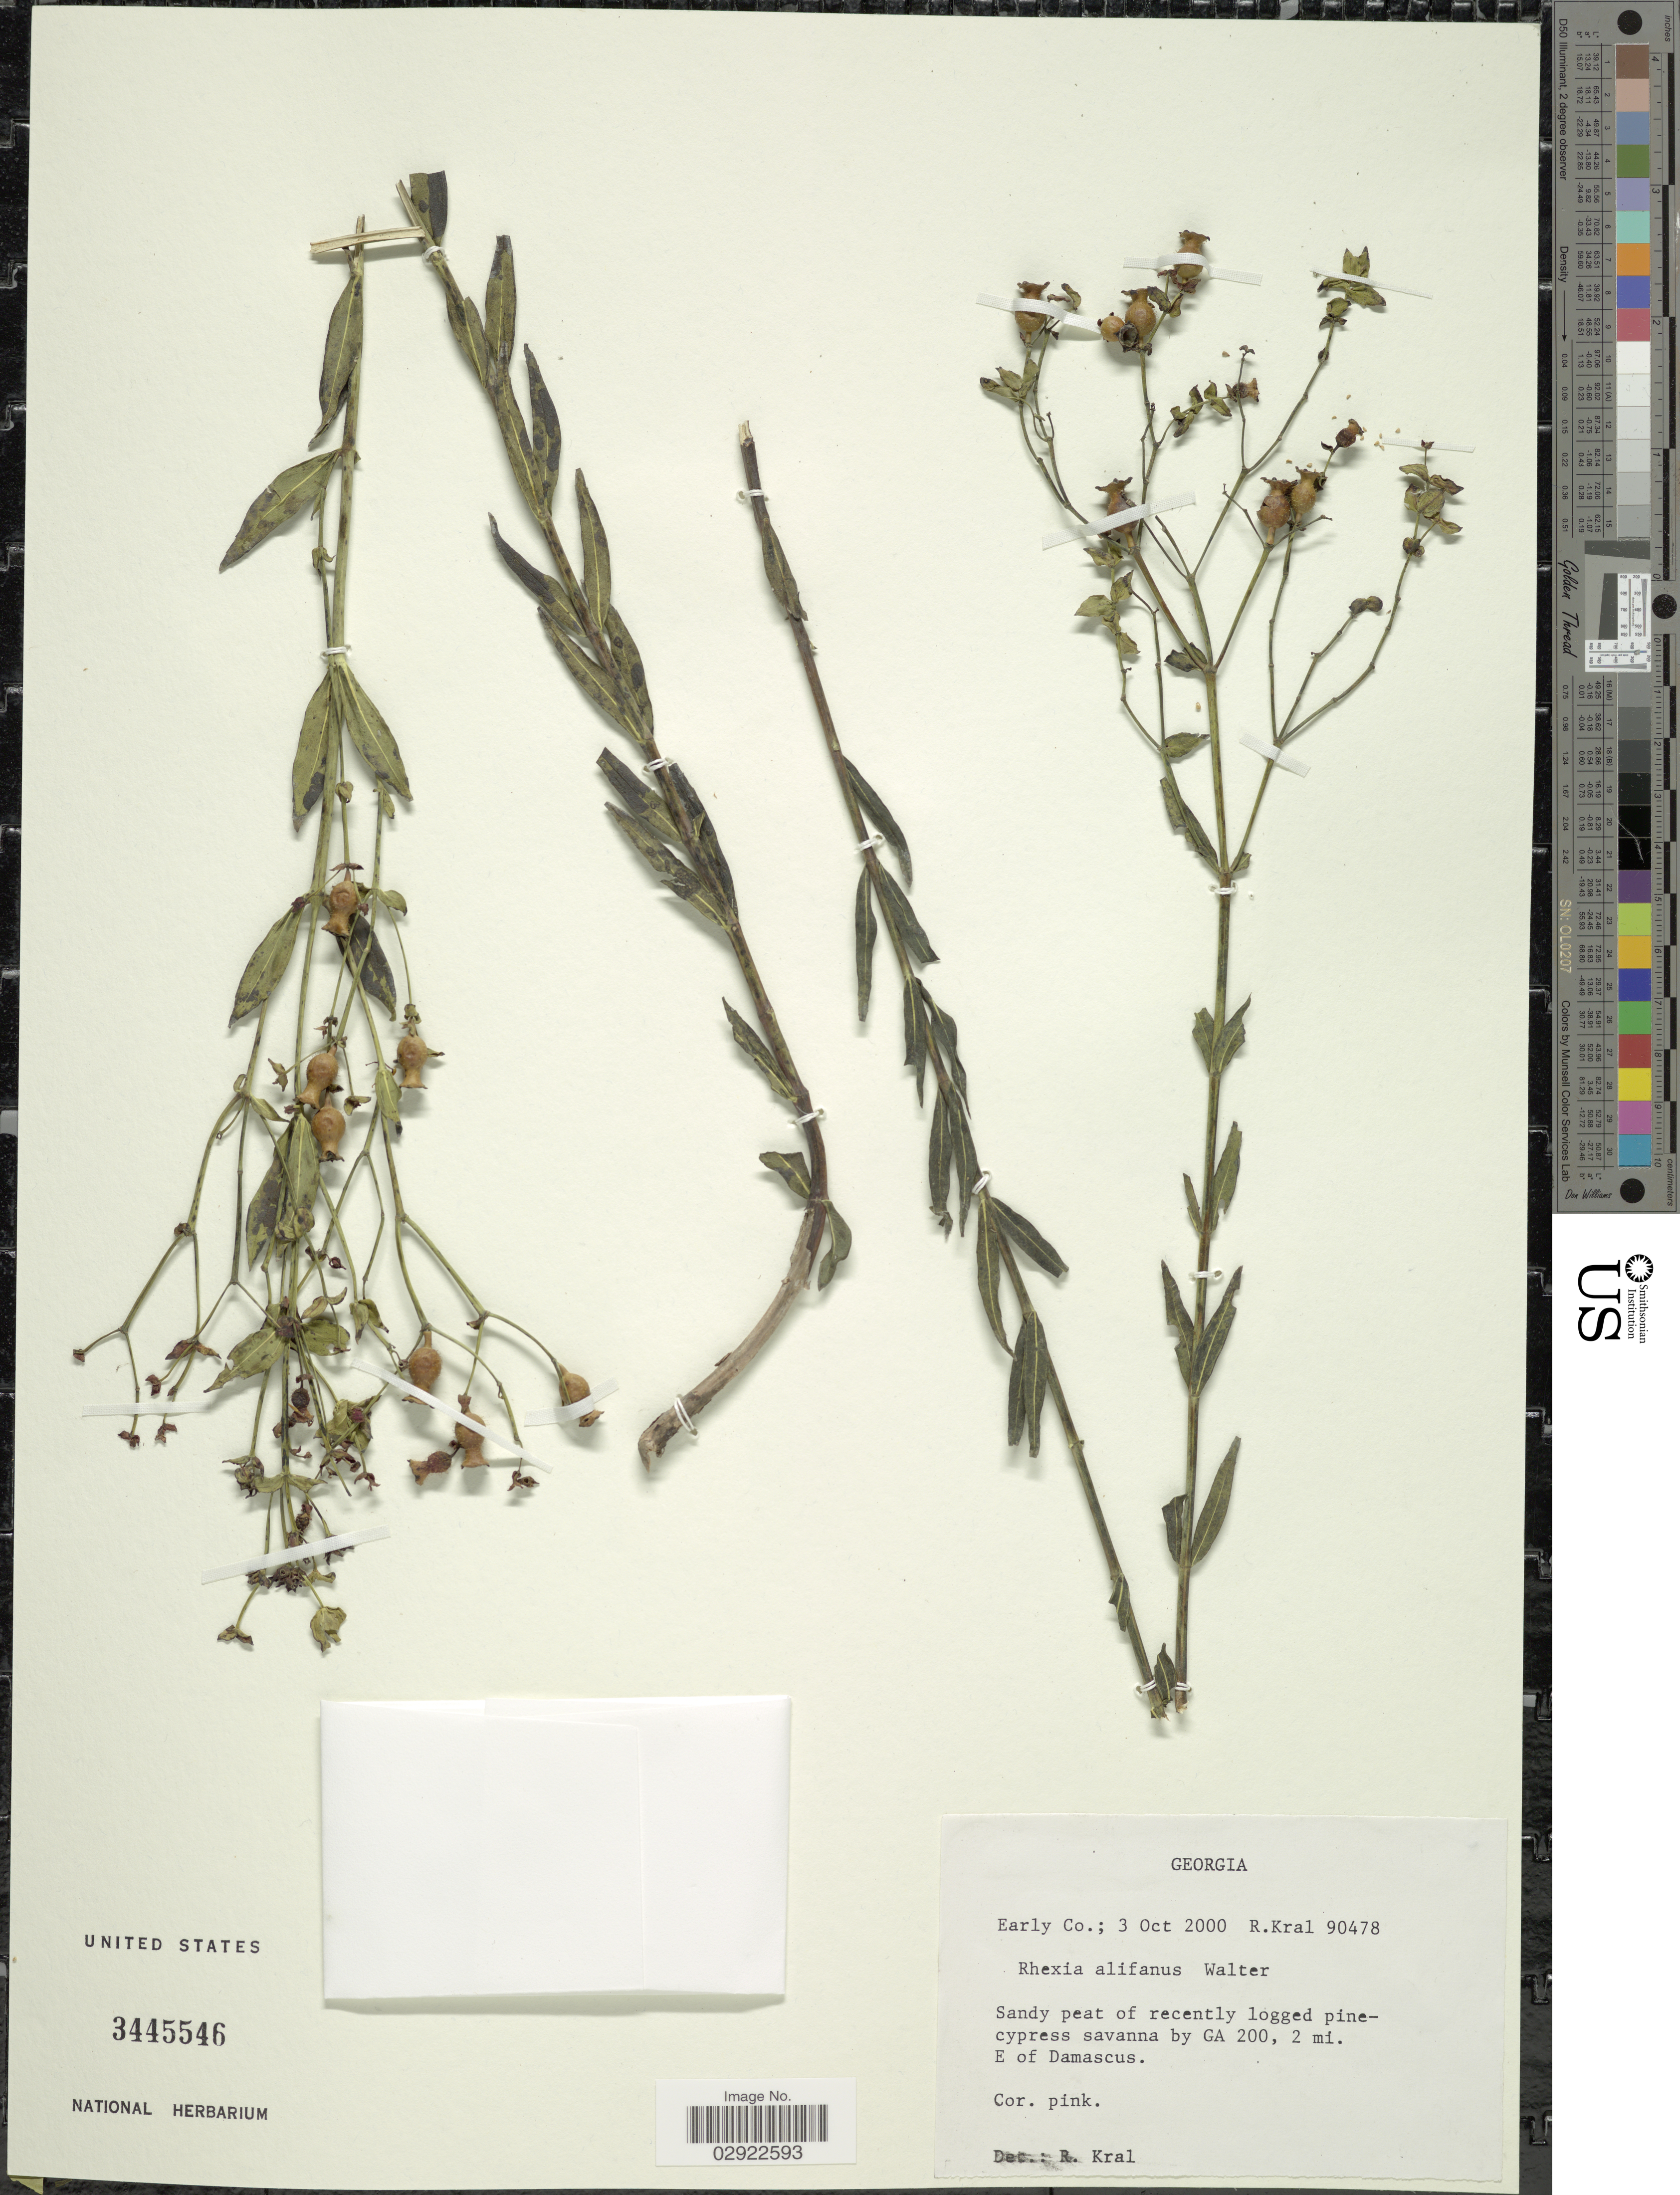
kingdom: Plantae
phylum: Tracheophyta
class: Magnoliopsida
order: Myrtales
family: Melastomataceae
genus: Rhexia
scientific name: Rhexia alifanus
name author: Walter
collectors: R. Kral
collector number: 90478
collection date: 2000-10-03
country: United States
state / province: Georgia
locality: Early Co. Sandy peat of recently logged pine-cypress savanna by GA 200, 2 mi. E of Damascus.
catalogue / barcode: US 3445546